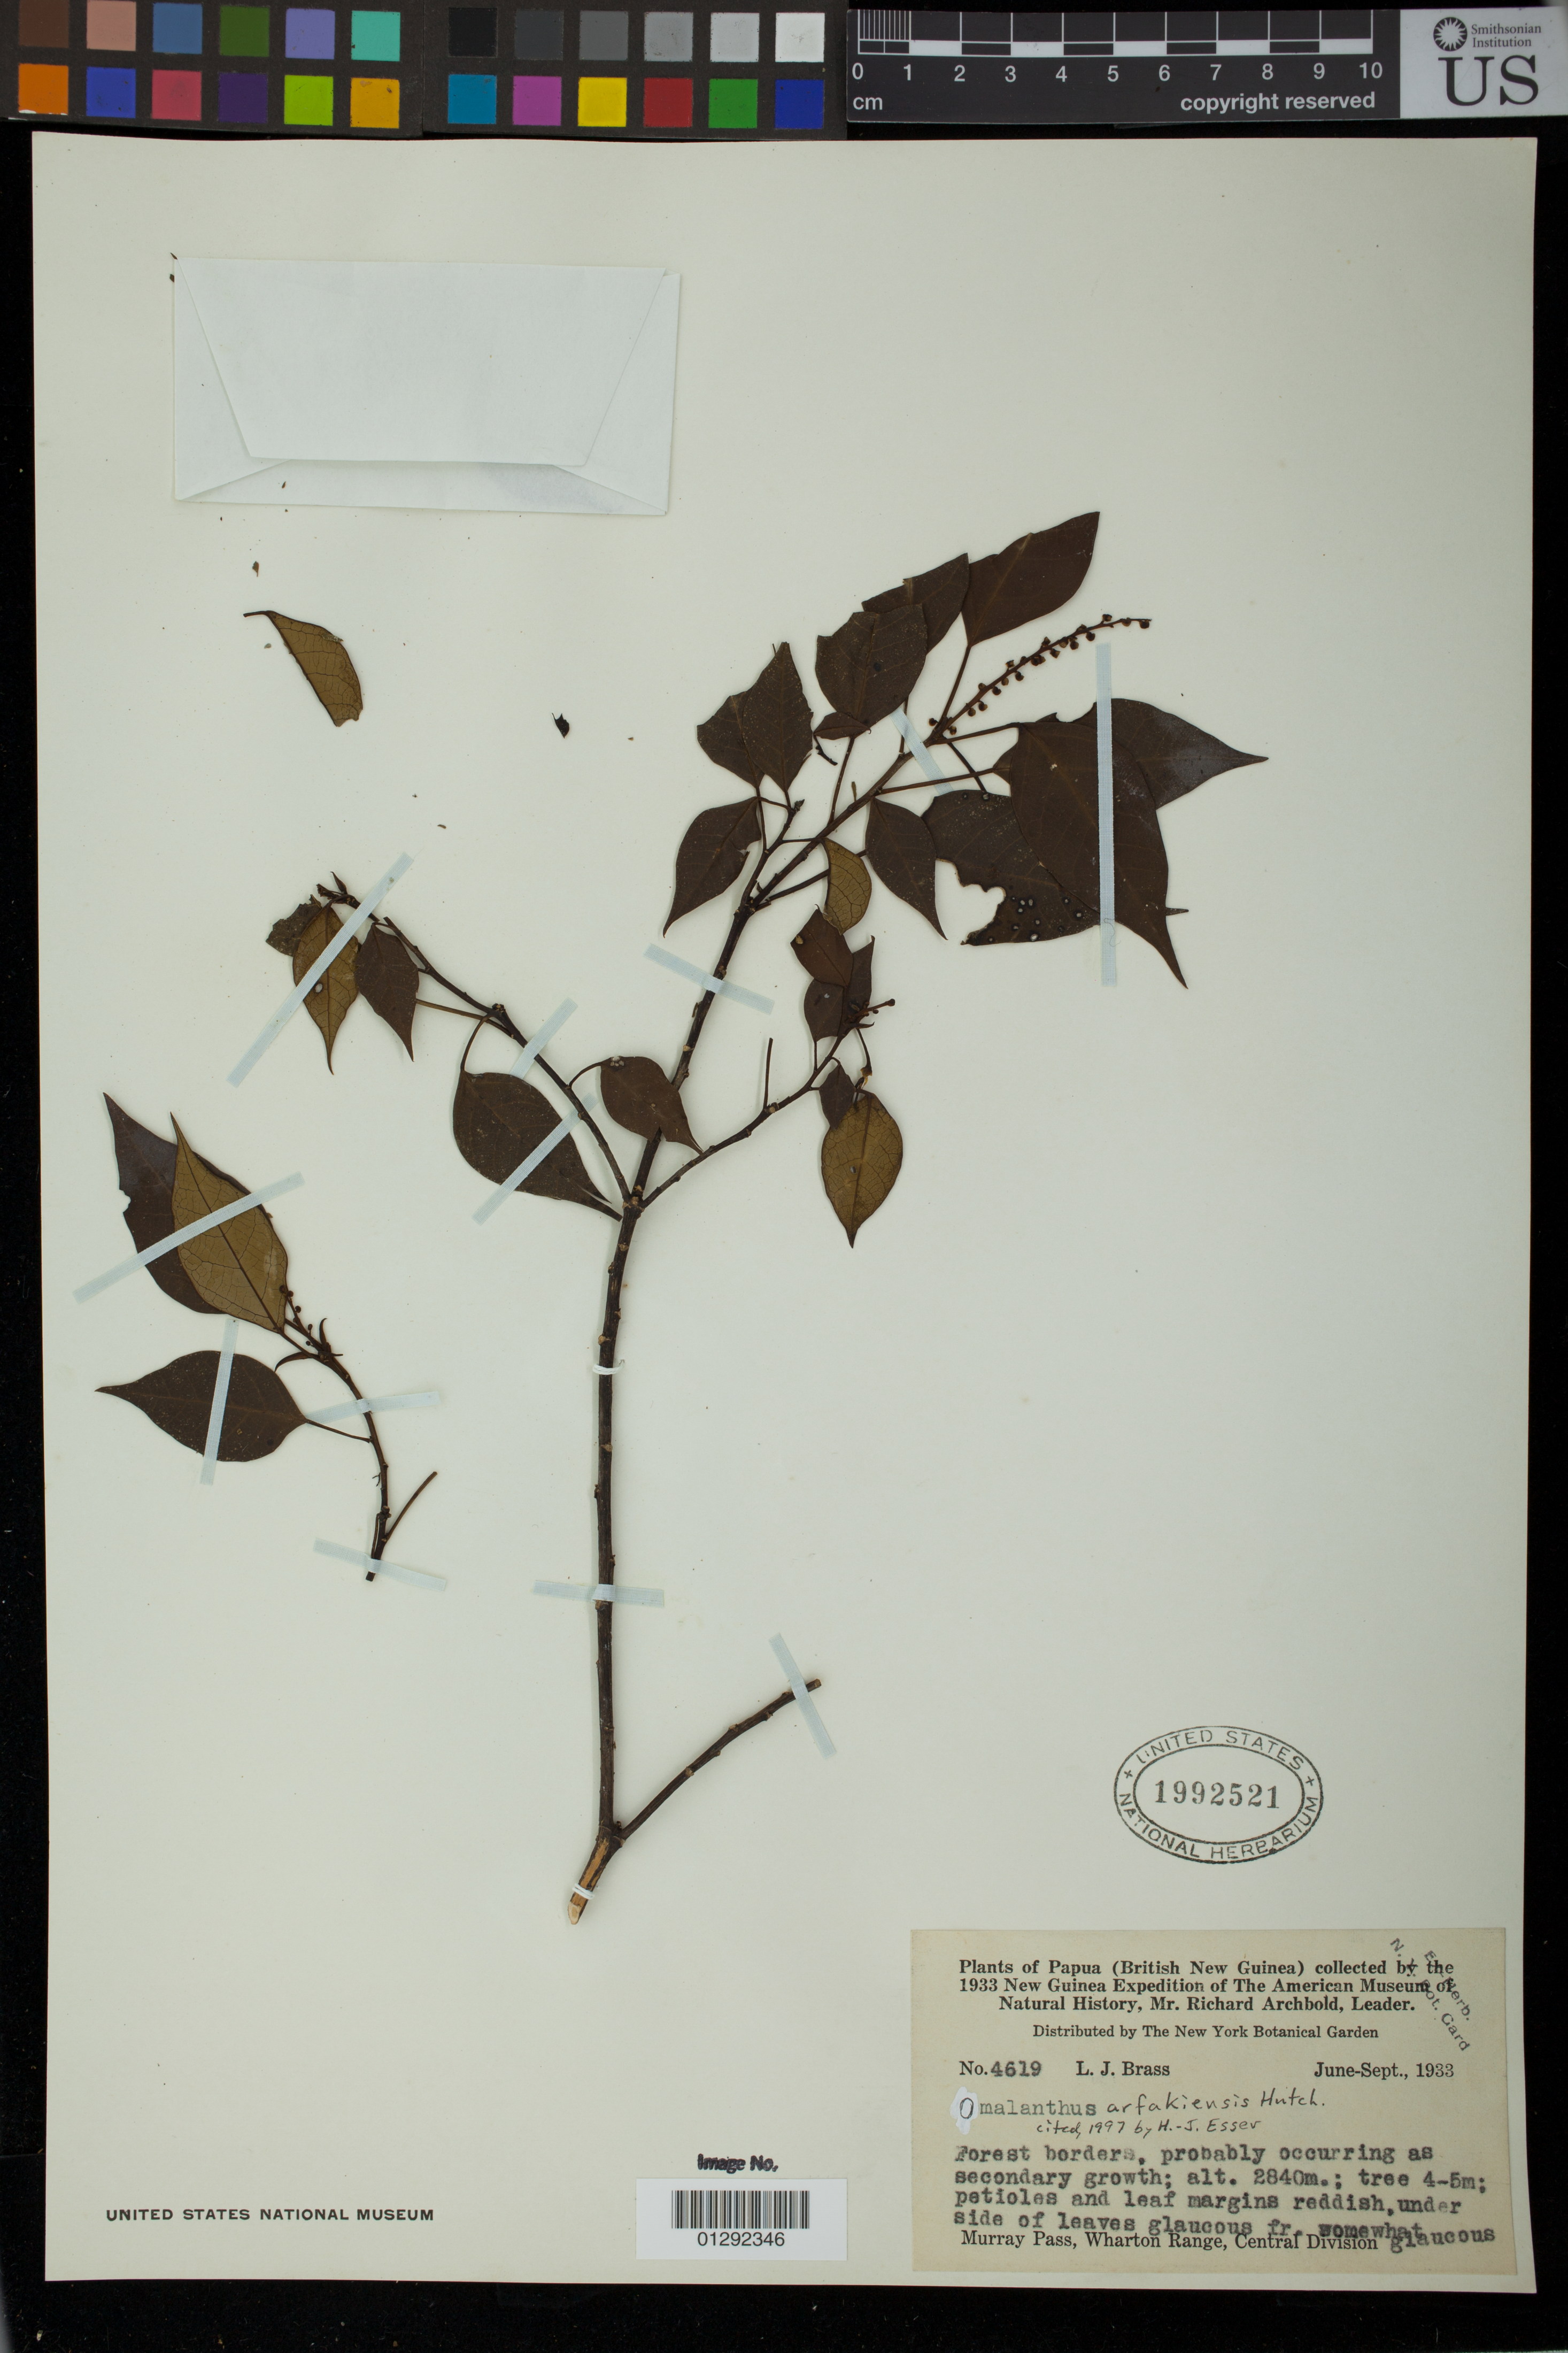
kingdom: Plantae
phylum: Tracheophyta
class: Magnoliopsida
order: Malpighiales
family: Euphorbiaceae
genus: Homalanthus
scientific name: Homalanthus arfakiensis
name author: Hutch.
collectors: L. J. Brass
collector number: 4619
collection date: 1933-06/1933-09-01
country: Papua New Guinea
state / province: Central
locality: Murray Pass, Wharton Range, Central Division.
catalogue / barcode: US 1992521